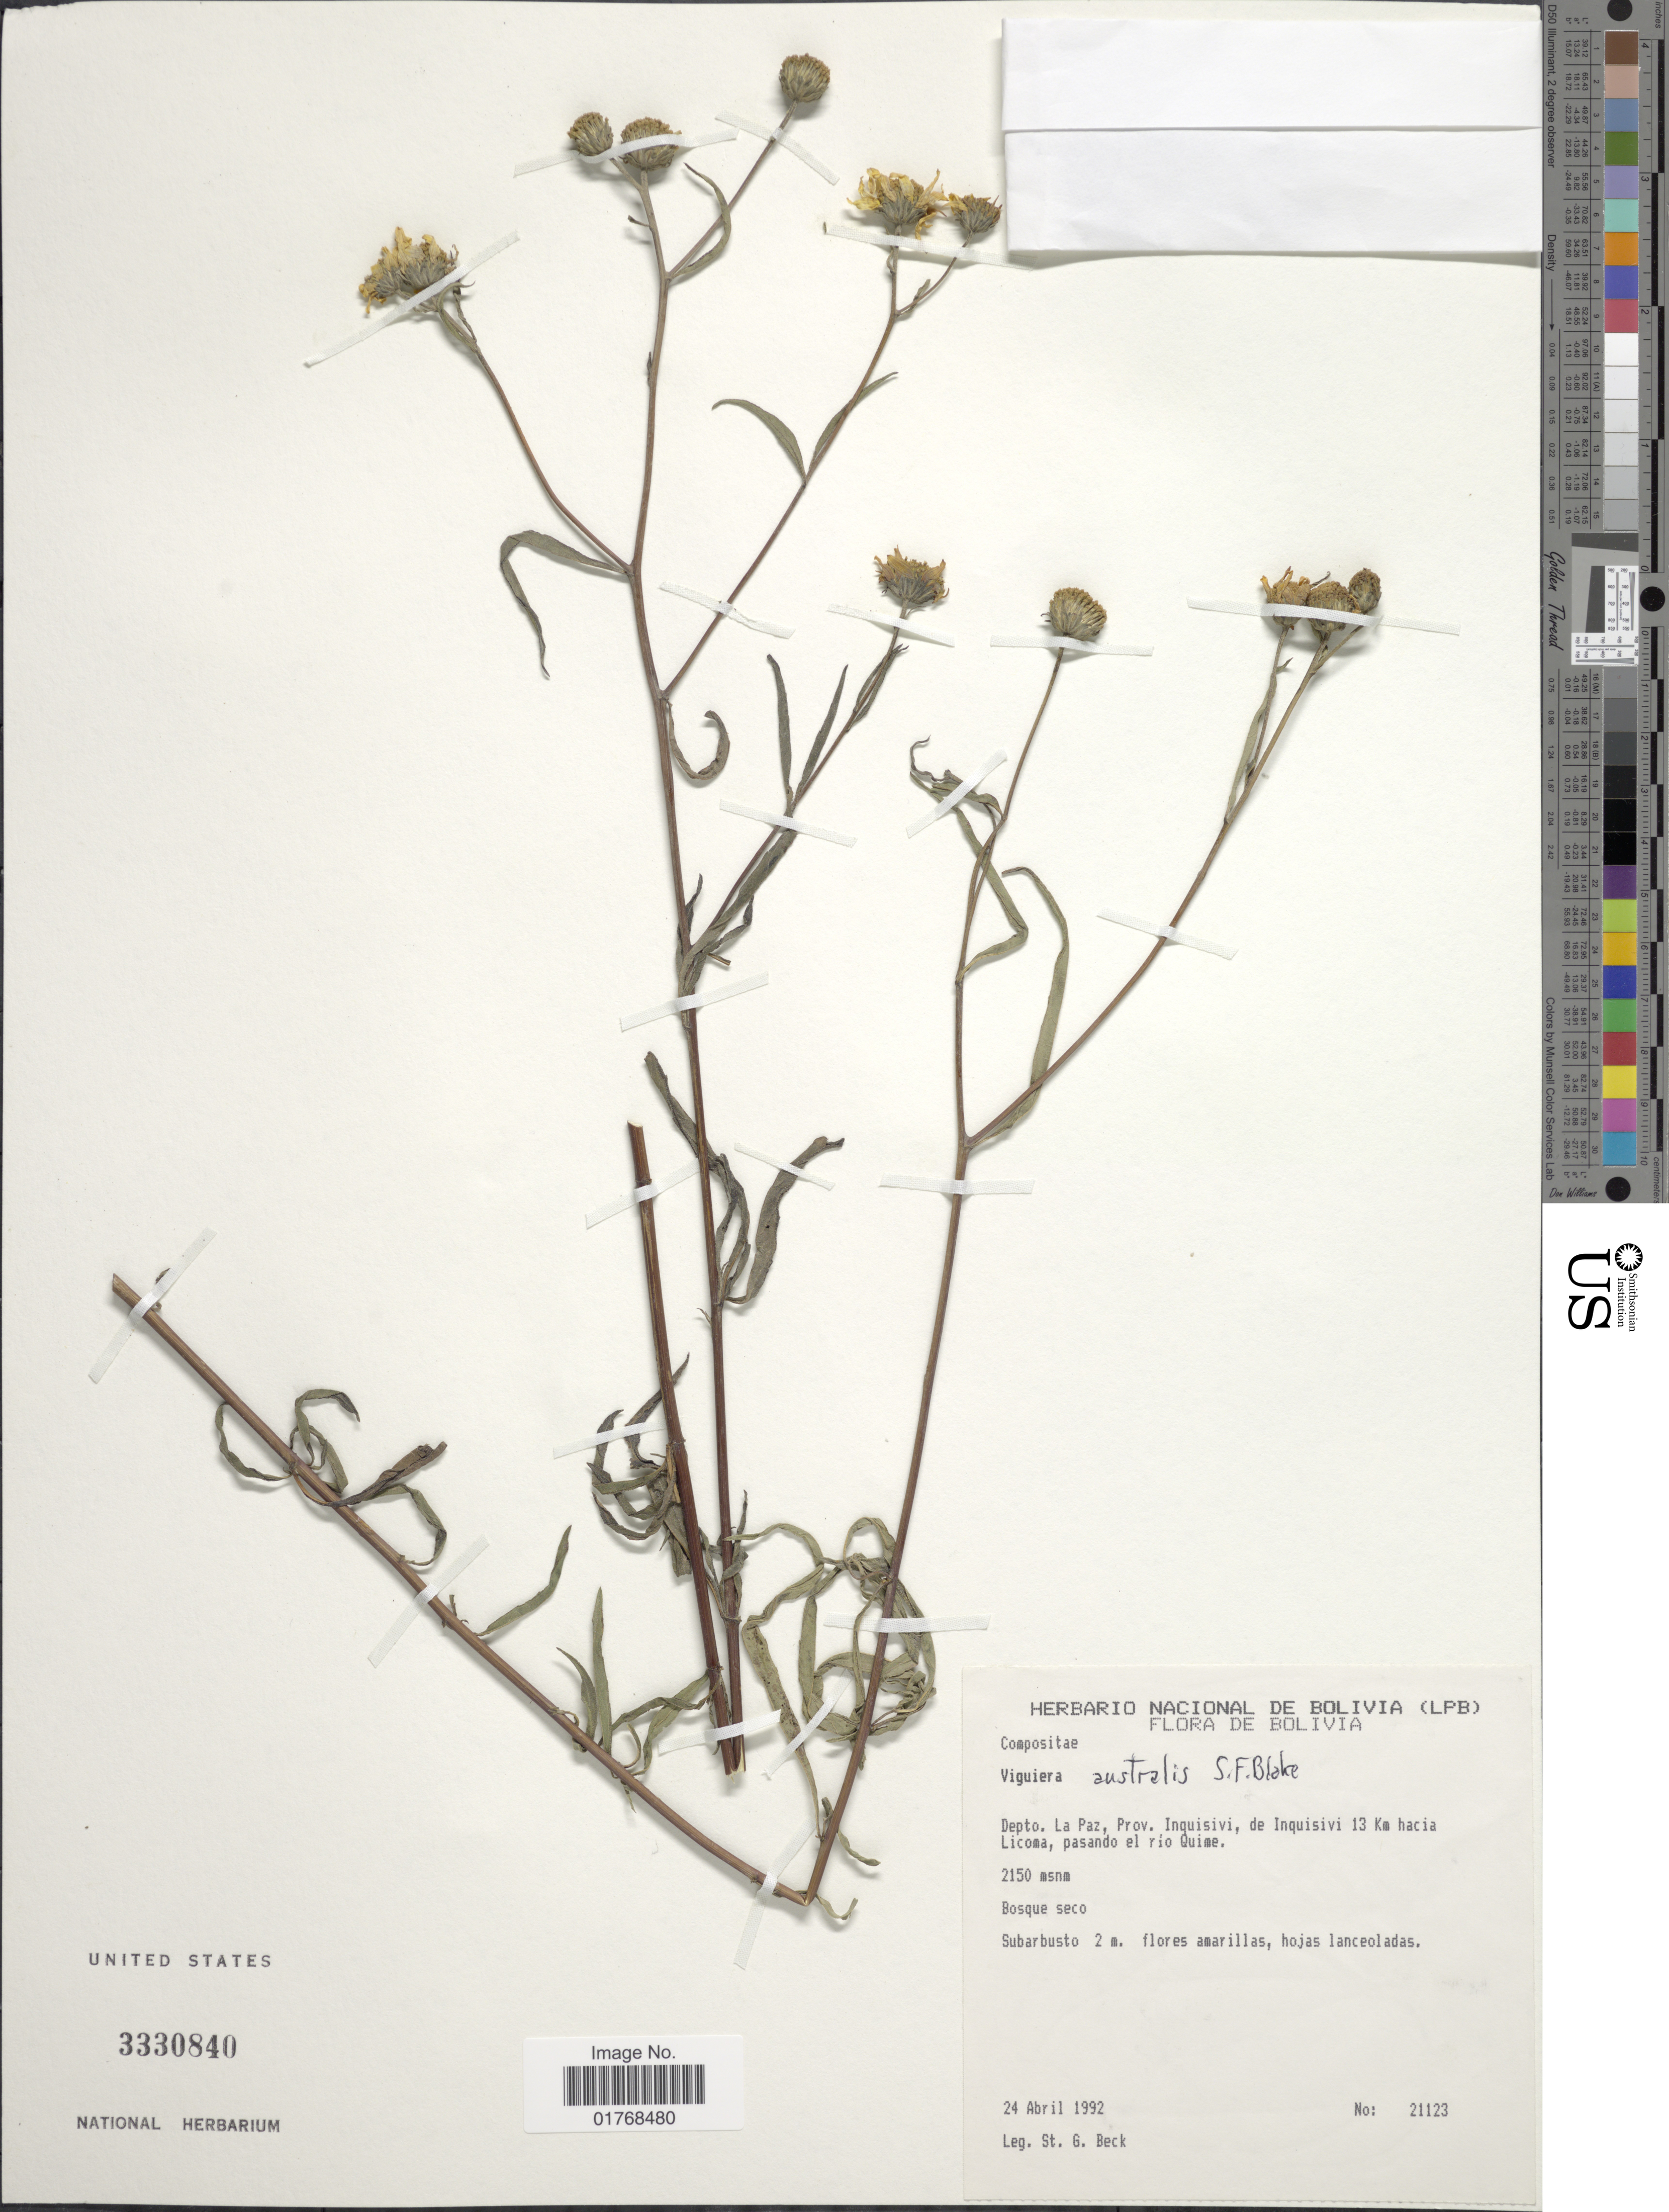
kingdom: Plantae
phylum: Tracheophyta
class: Magnoliopsida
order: Asterales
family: Asteraceae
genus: Viguiera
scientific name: Viguiera australis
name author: Blake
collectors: S. G. Beck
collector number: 21123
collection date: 1992-04-24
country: Bolivia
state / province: La Paz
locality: Bolivia. Depto. La Paz, Prov. Inquisivi, de Inquisivi 13 Km hacia Licoma, pasando el río Quime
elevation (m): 2150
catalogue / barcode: US 3330840